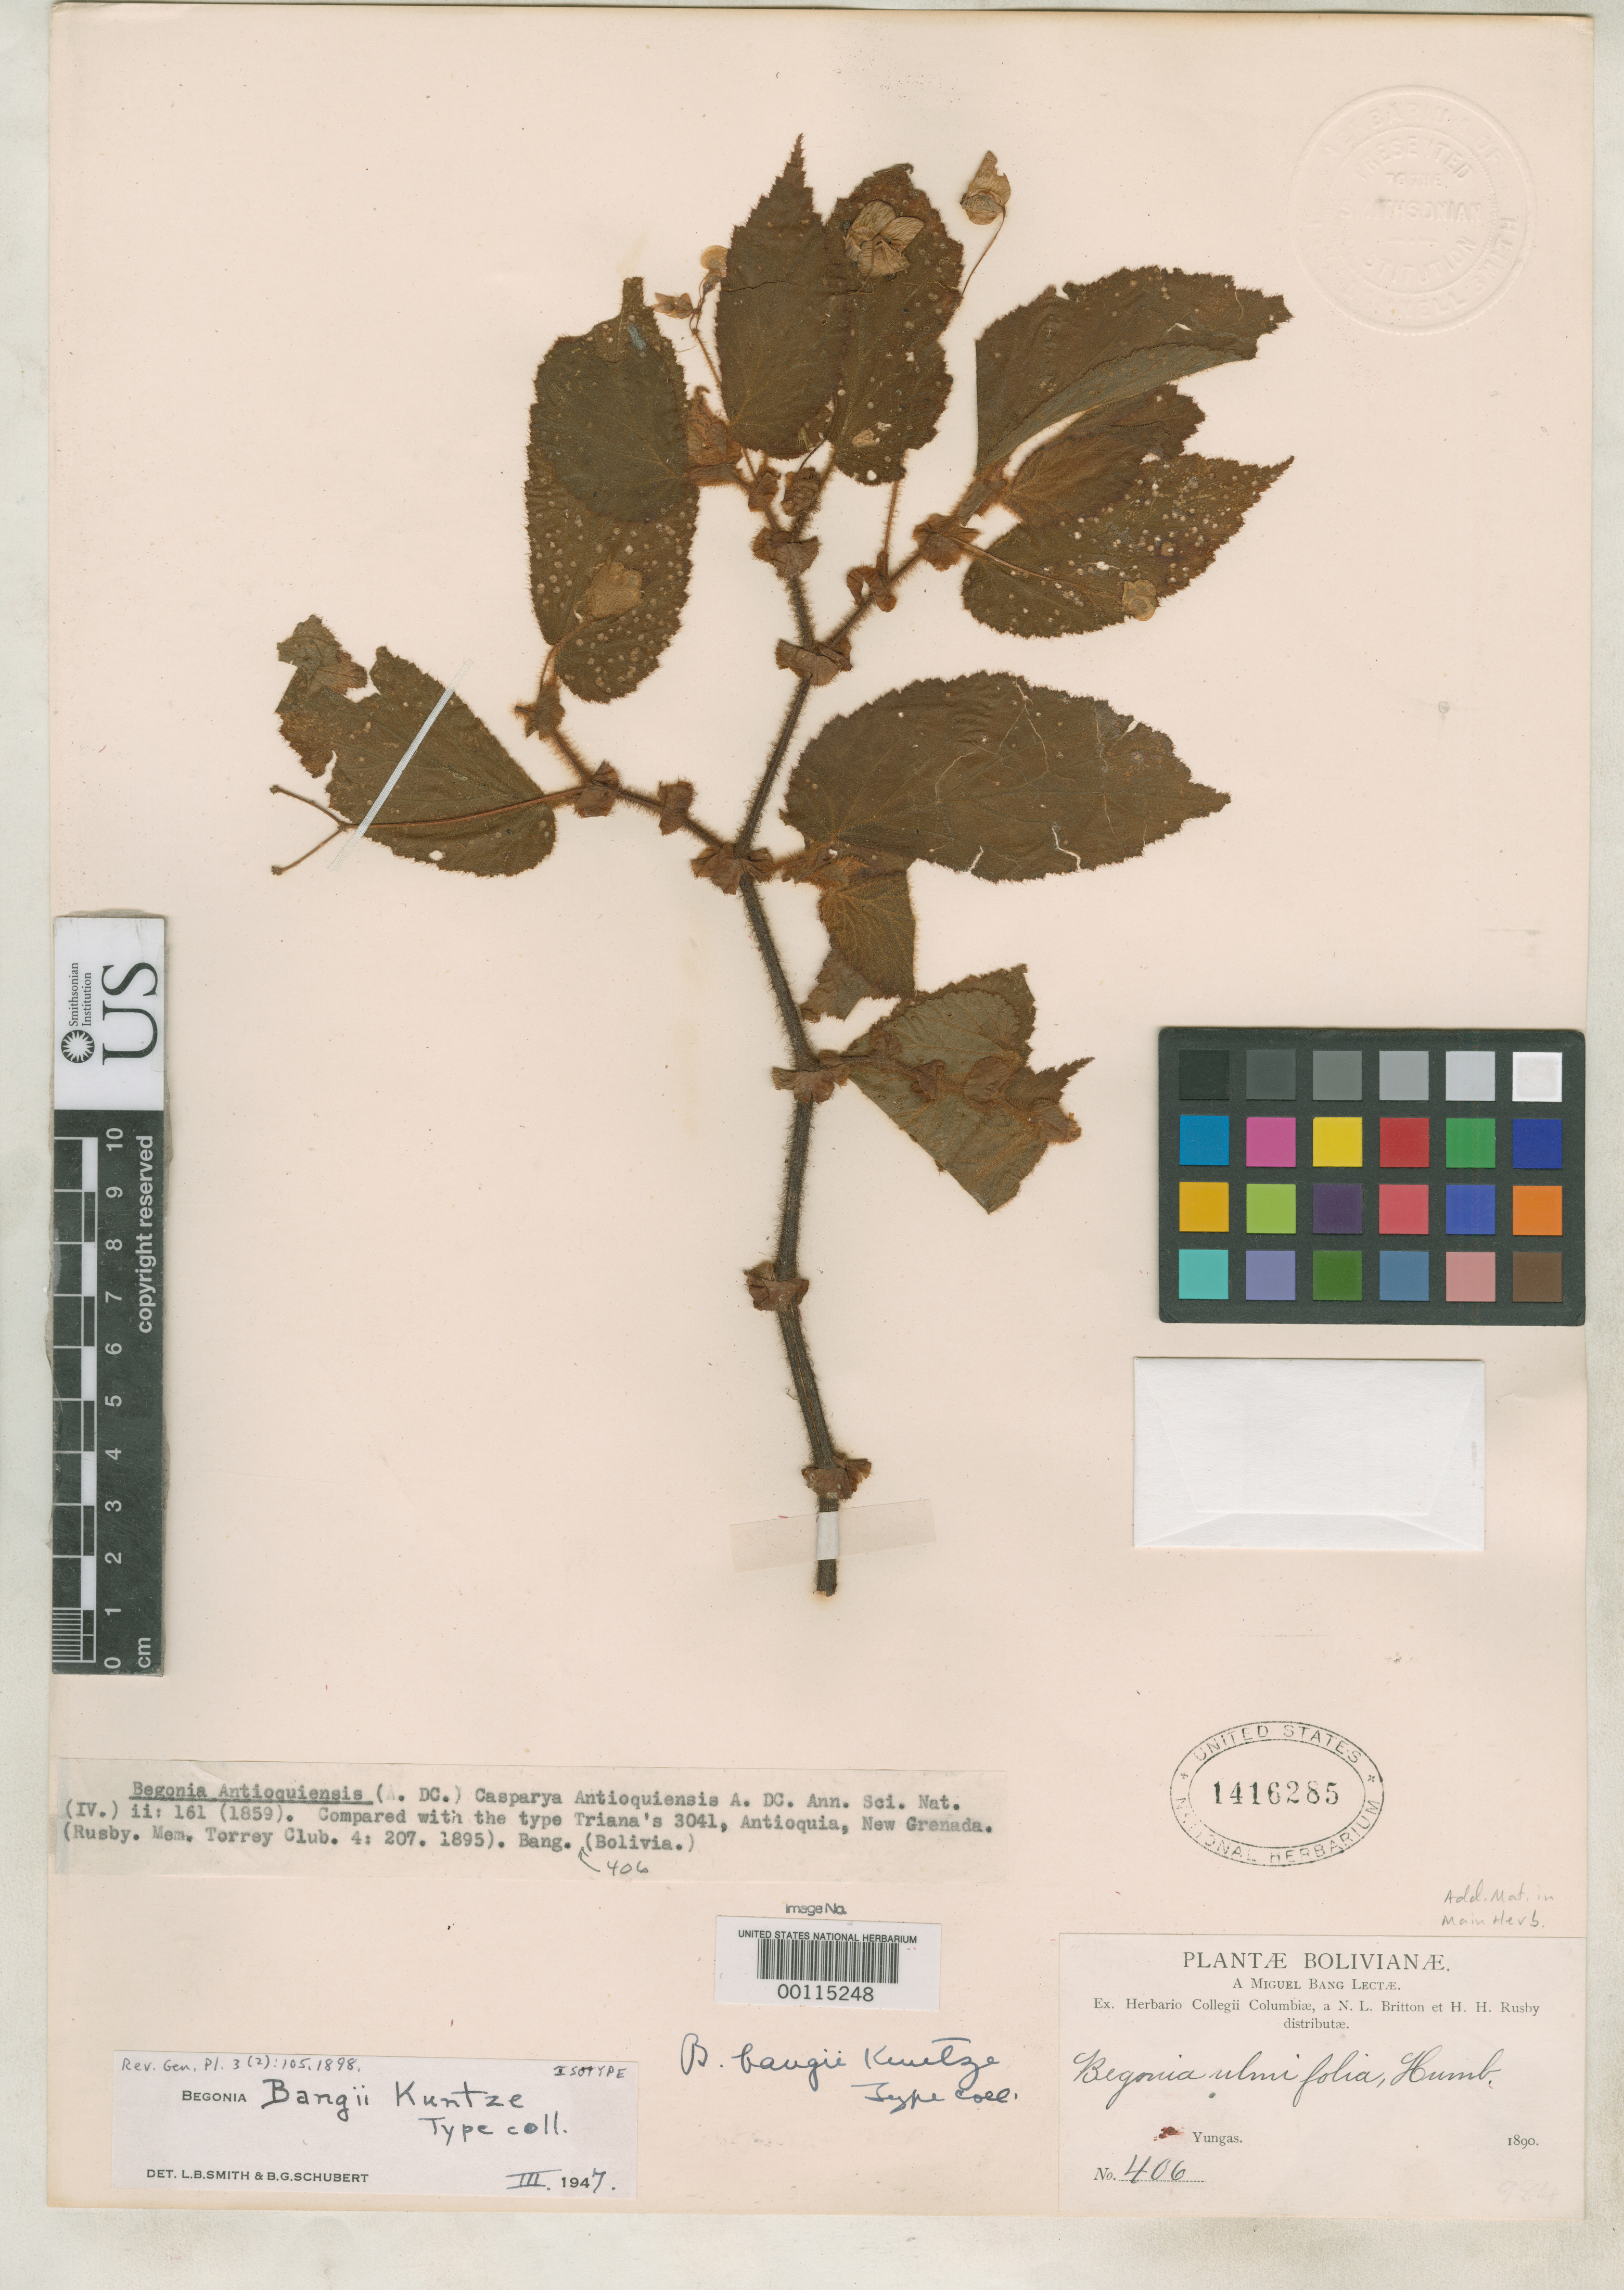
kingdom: Plantae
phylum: Tracheophyta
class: Magnoliopsida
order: Cucurbitales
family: Begoniaceae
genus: Begonia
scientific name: Begonia bangii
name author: Kuntze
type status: Isotype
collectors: M. Bang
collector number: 406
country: Bolivia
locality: Yungas.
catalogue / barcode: US 1416285